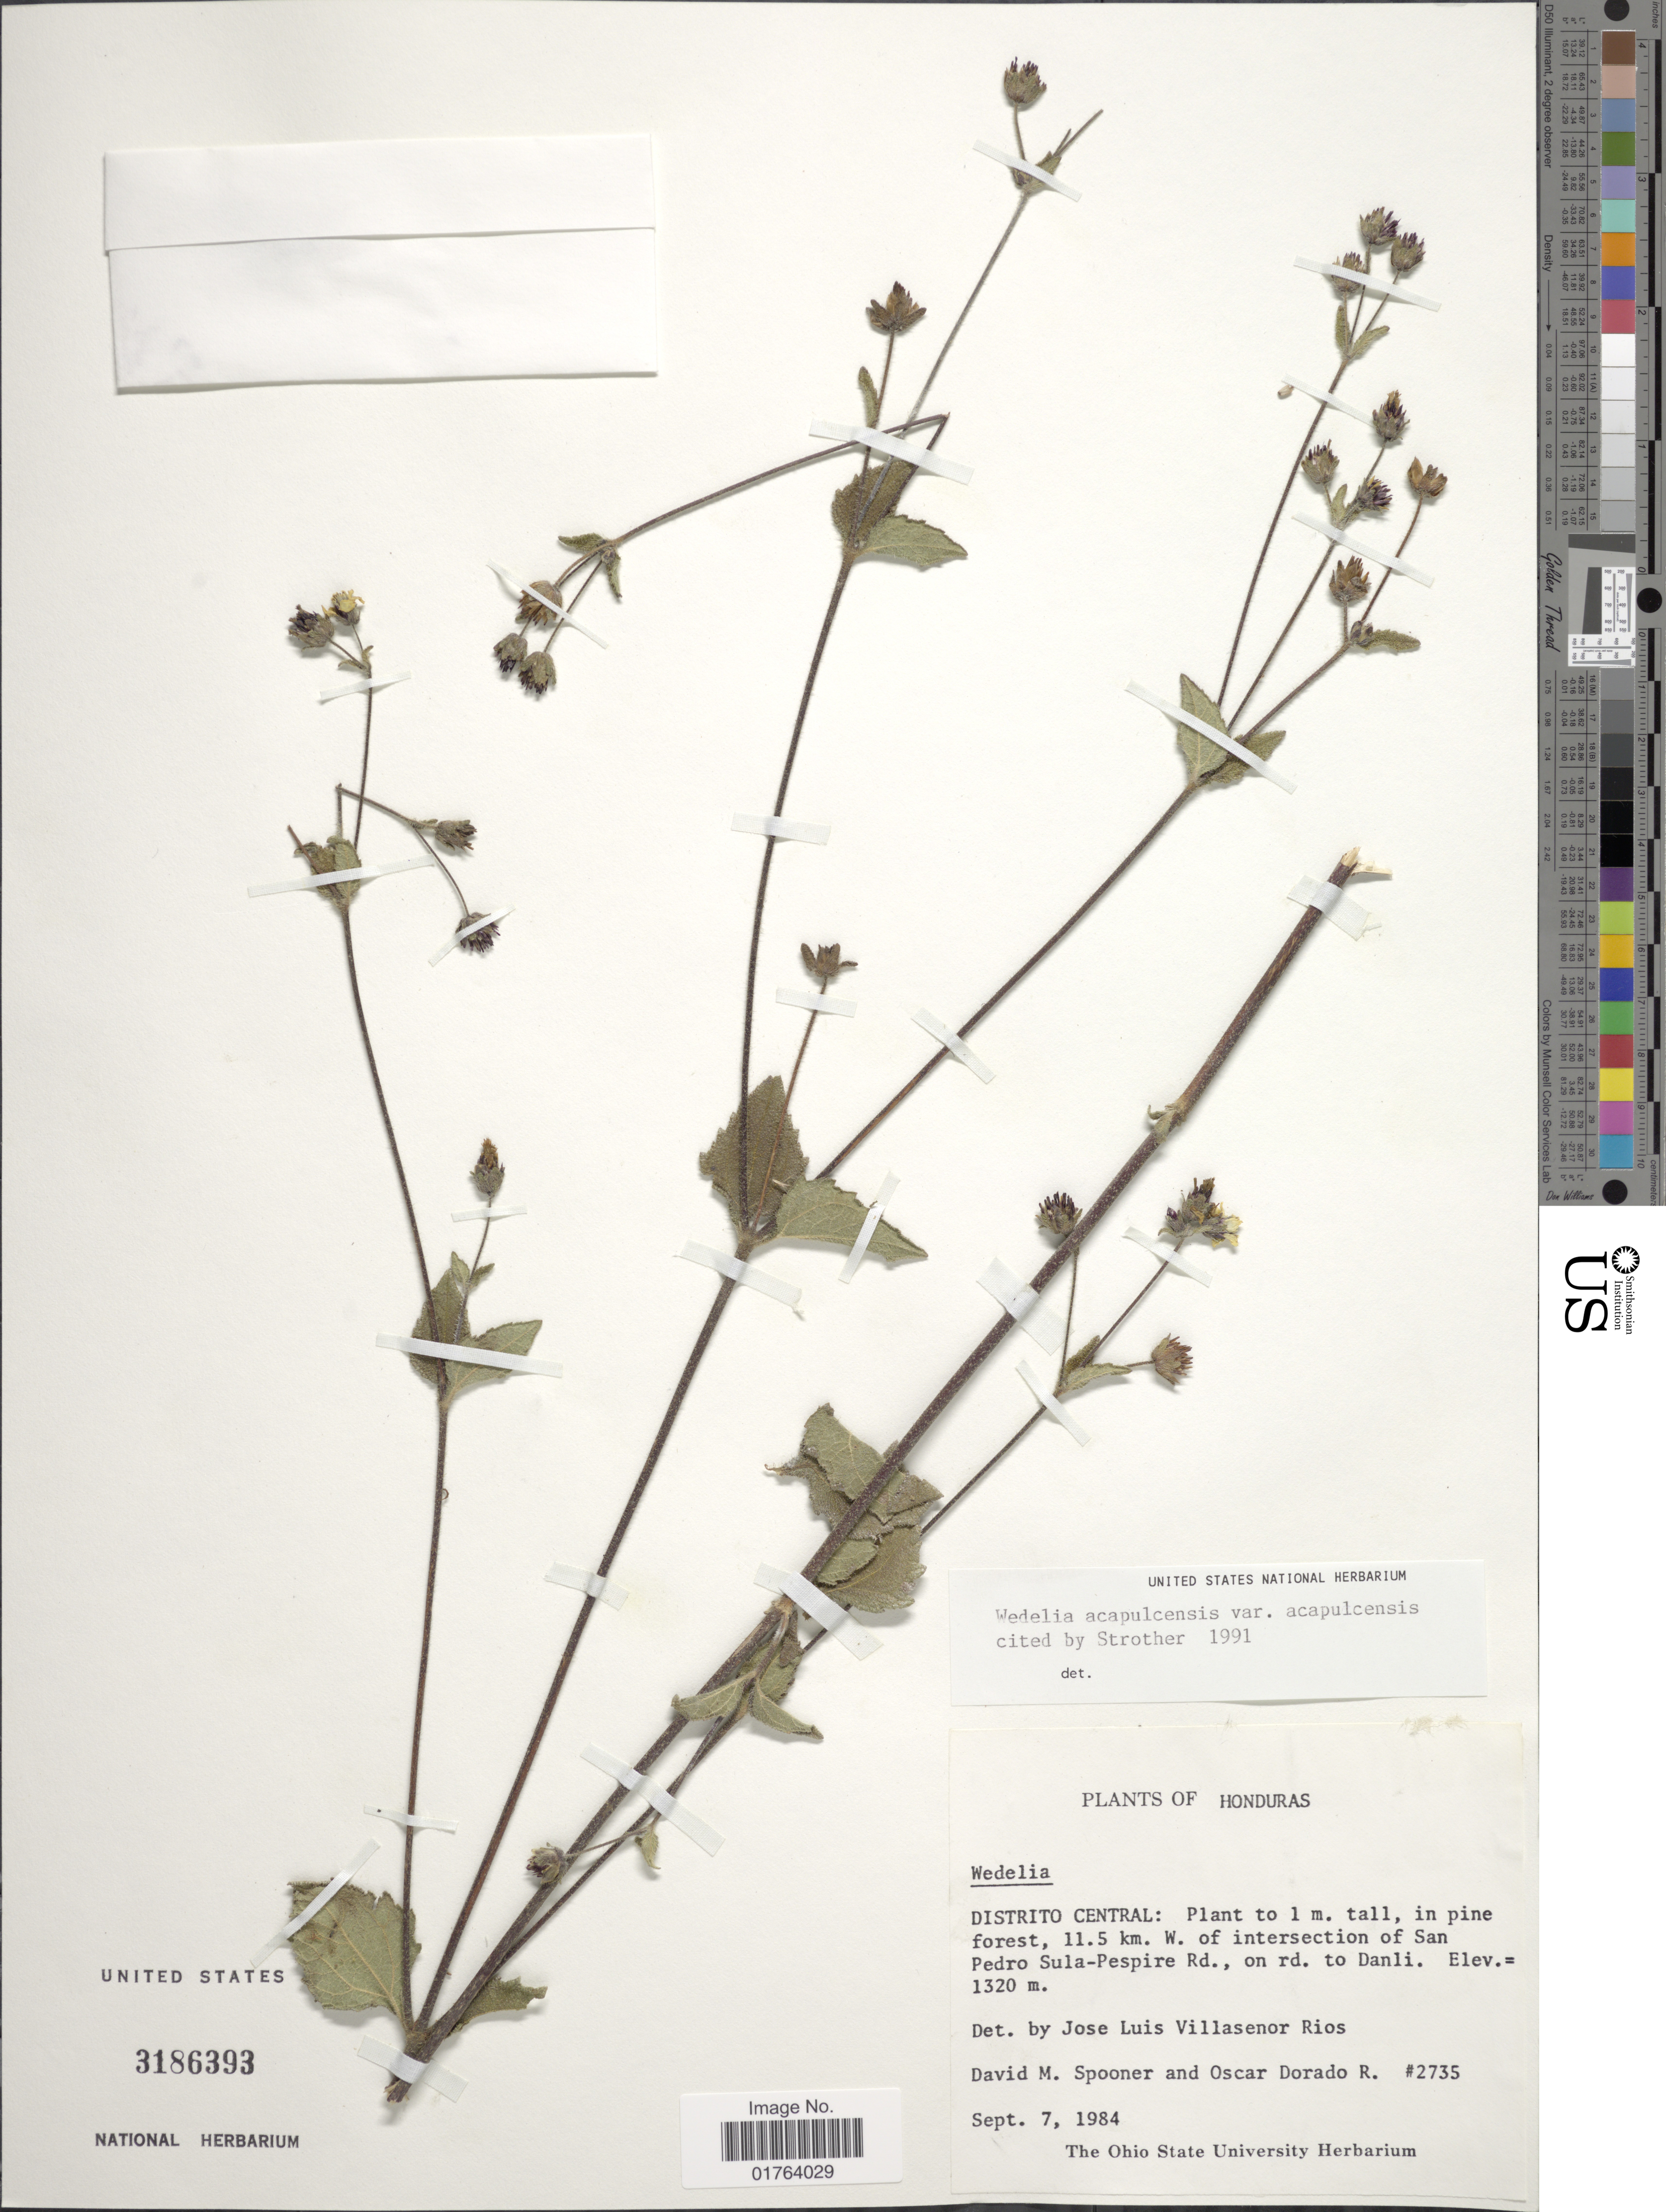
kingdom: Plantae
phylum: Tracheophyta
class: Magnoliopsida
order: Asterales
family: Asteraceae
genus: Wedelia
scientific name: Wedelia longipes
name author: Urb.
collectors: D. Spooner & O. R. Dorado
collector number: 2735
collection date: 1984-09-07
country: Mexico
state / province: Distrito Federal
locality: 11.5 km. W of Intersection of San Pedro Sula-Pespire Rd., on rd. to Danli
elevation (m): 1320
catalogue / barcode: US 3186393